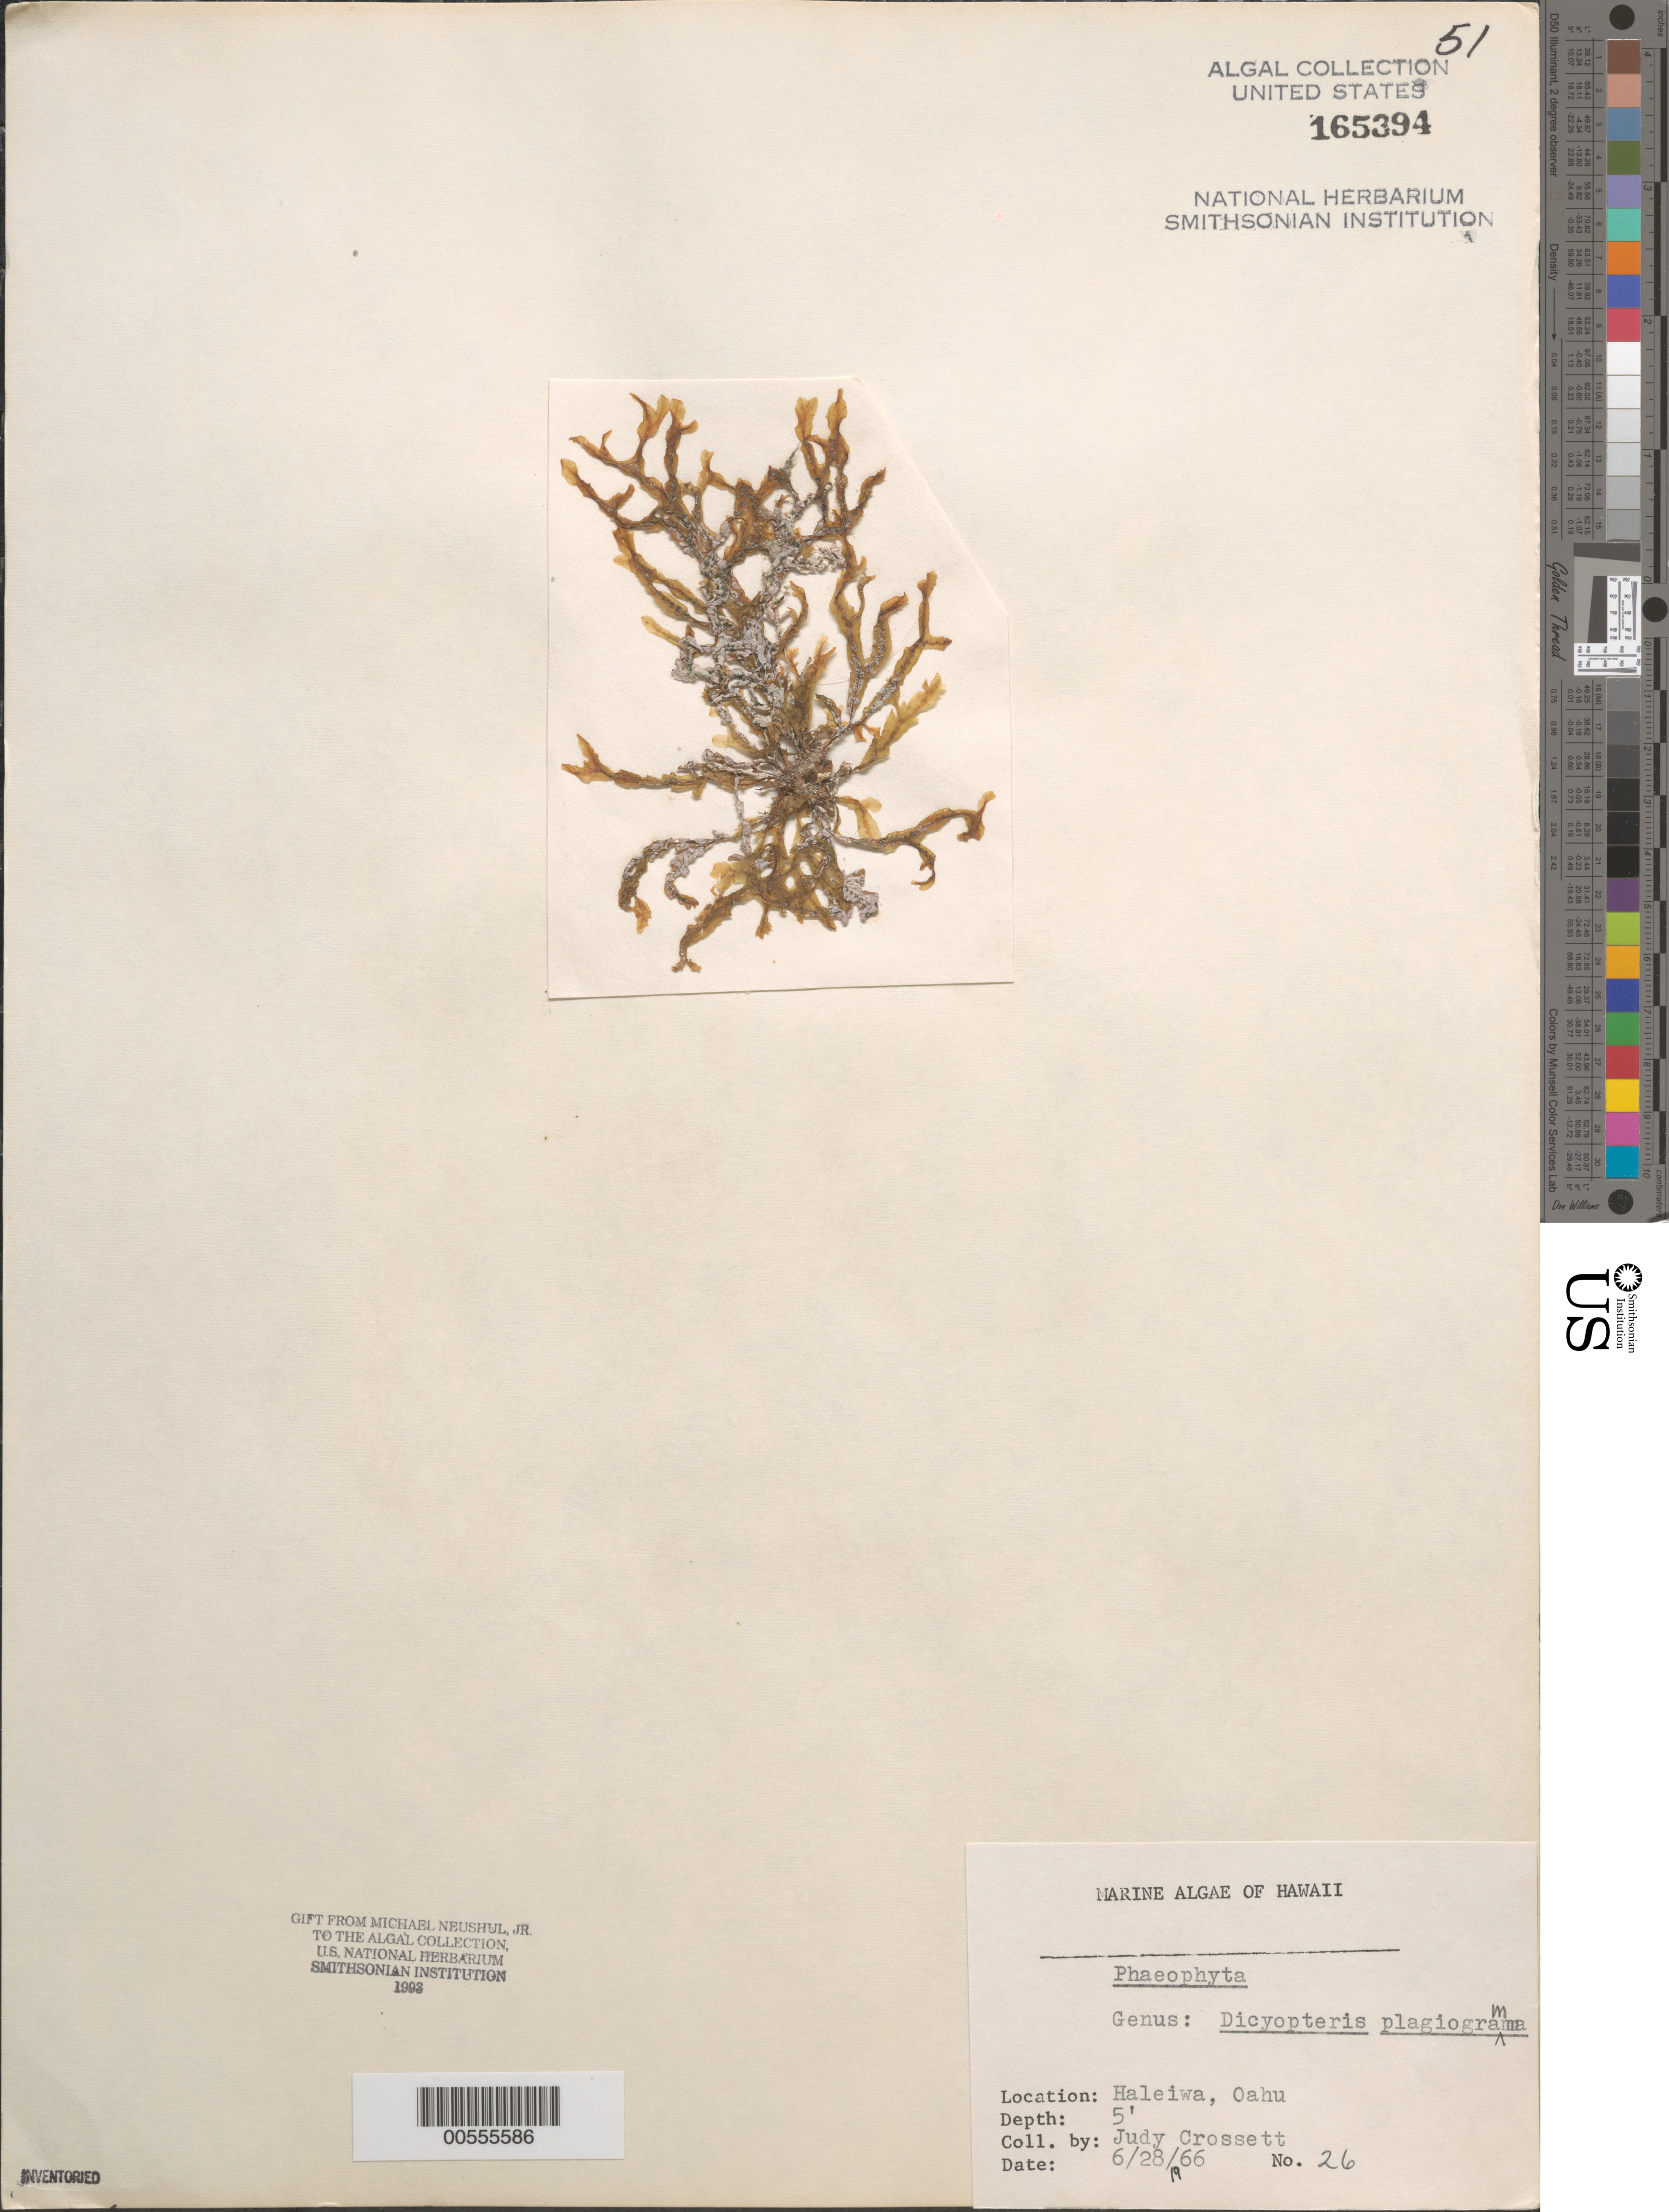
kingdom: Chromista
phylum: Ochrophyta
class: Phaeophyceae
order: Dictyotales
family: Dictyotaceae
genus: Dictyopteris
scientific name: Dictyopteris plagiogramma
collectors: J. Crossett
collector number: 26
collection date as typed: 28 Jun 1966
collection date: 1966-06-28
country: United States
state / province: Hawaii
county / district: Honolulu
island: Oahu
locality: Haleiwa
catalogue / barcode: US 165394